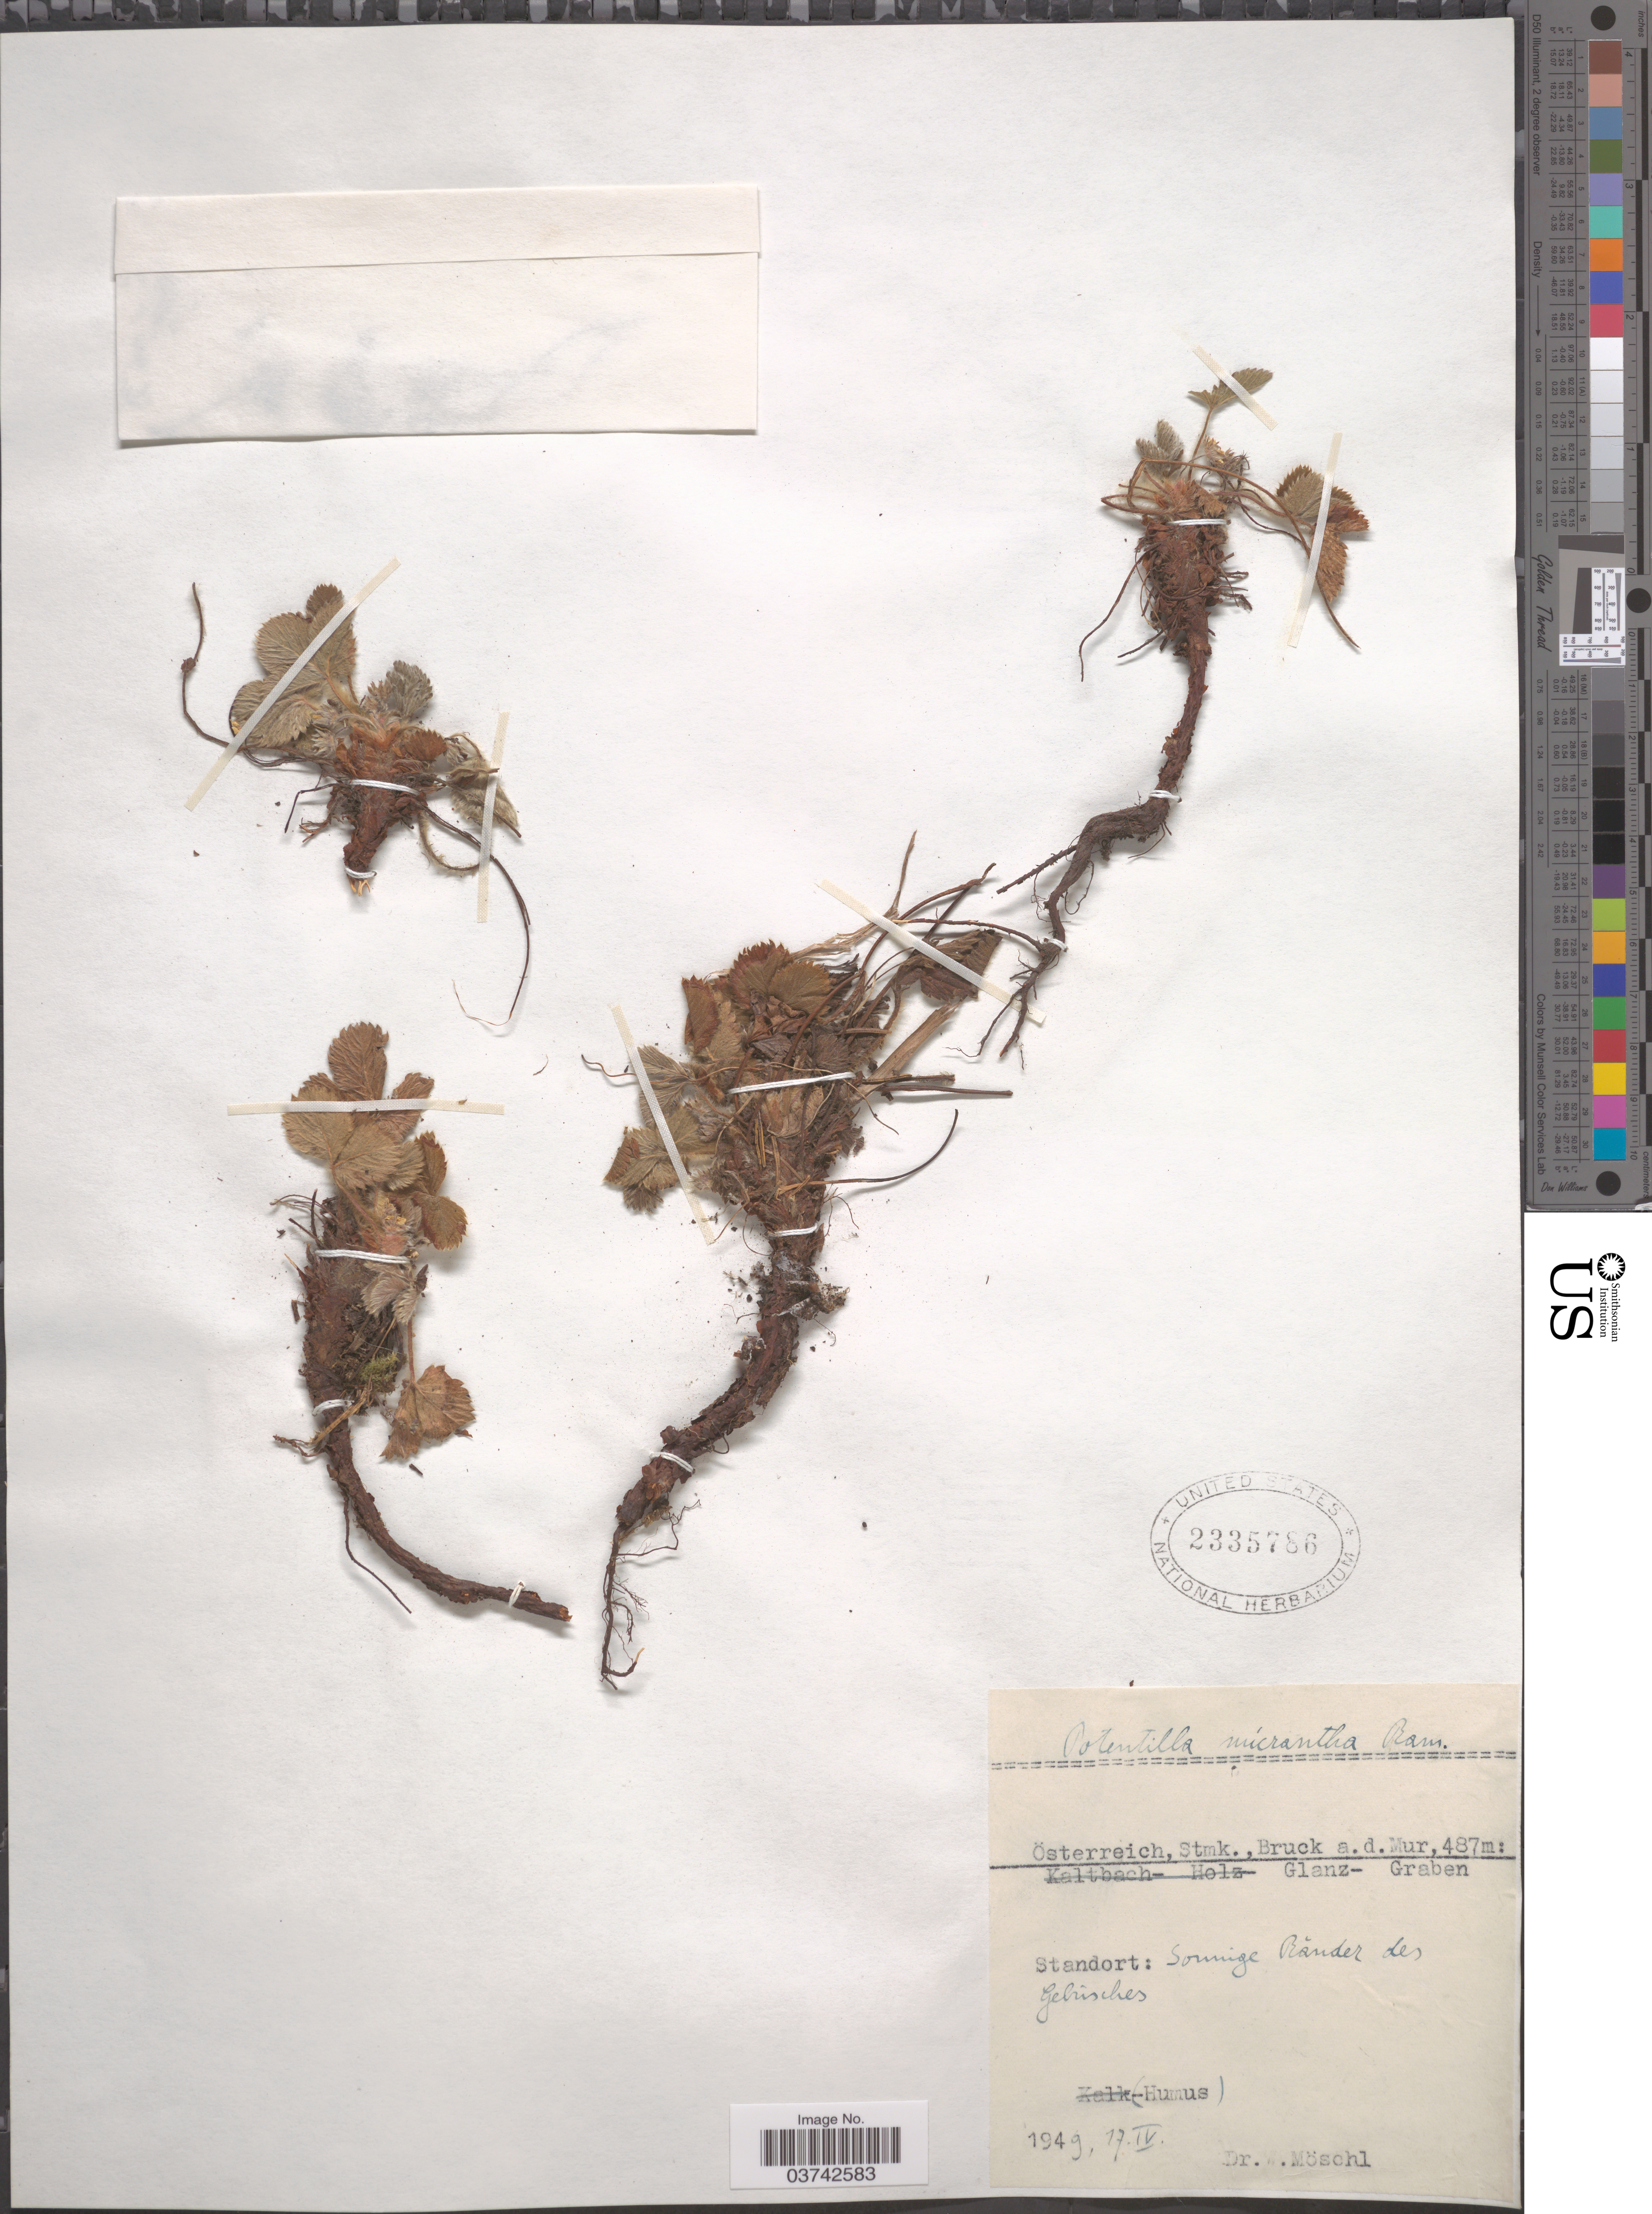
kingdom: Plantae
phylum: Tracheophyta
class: Magnoliopsida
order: Rosales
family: Rosaceae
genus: Potentilla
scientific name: Potentilla micrantha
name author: Ramond ex DC.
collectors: W. Moschl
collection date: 1949-04-17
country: Austria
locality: Österreich, Stmk., Bruck a. d. Mur. Glanz-Graben.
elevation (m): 487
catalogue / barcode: US 2335786